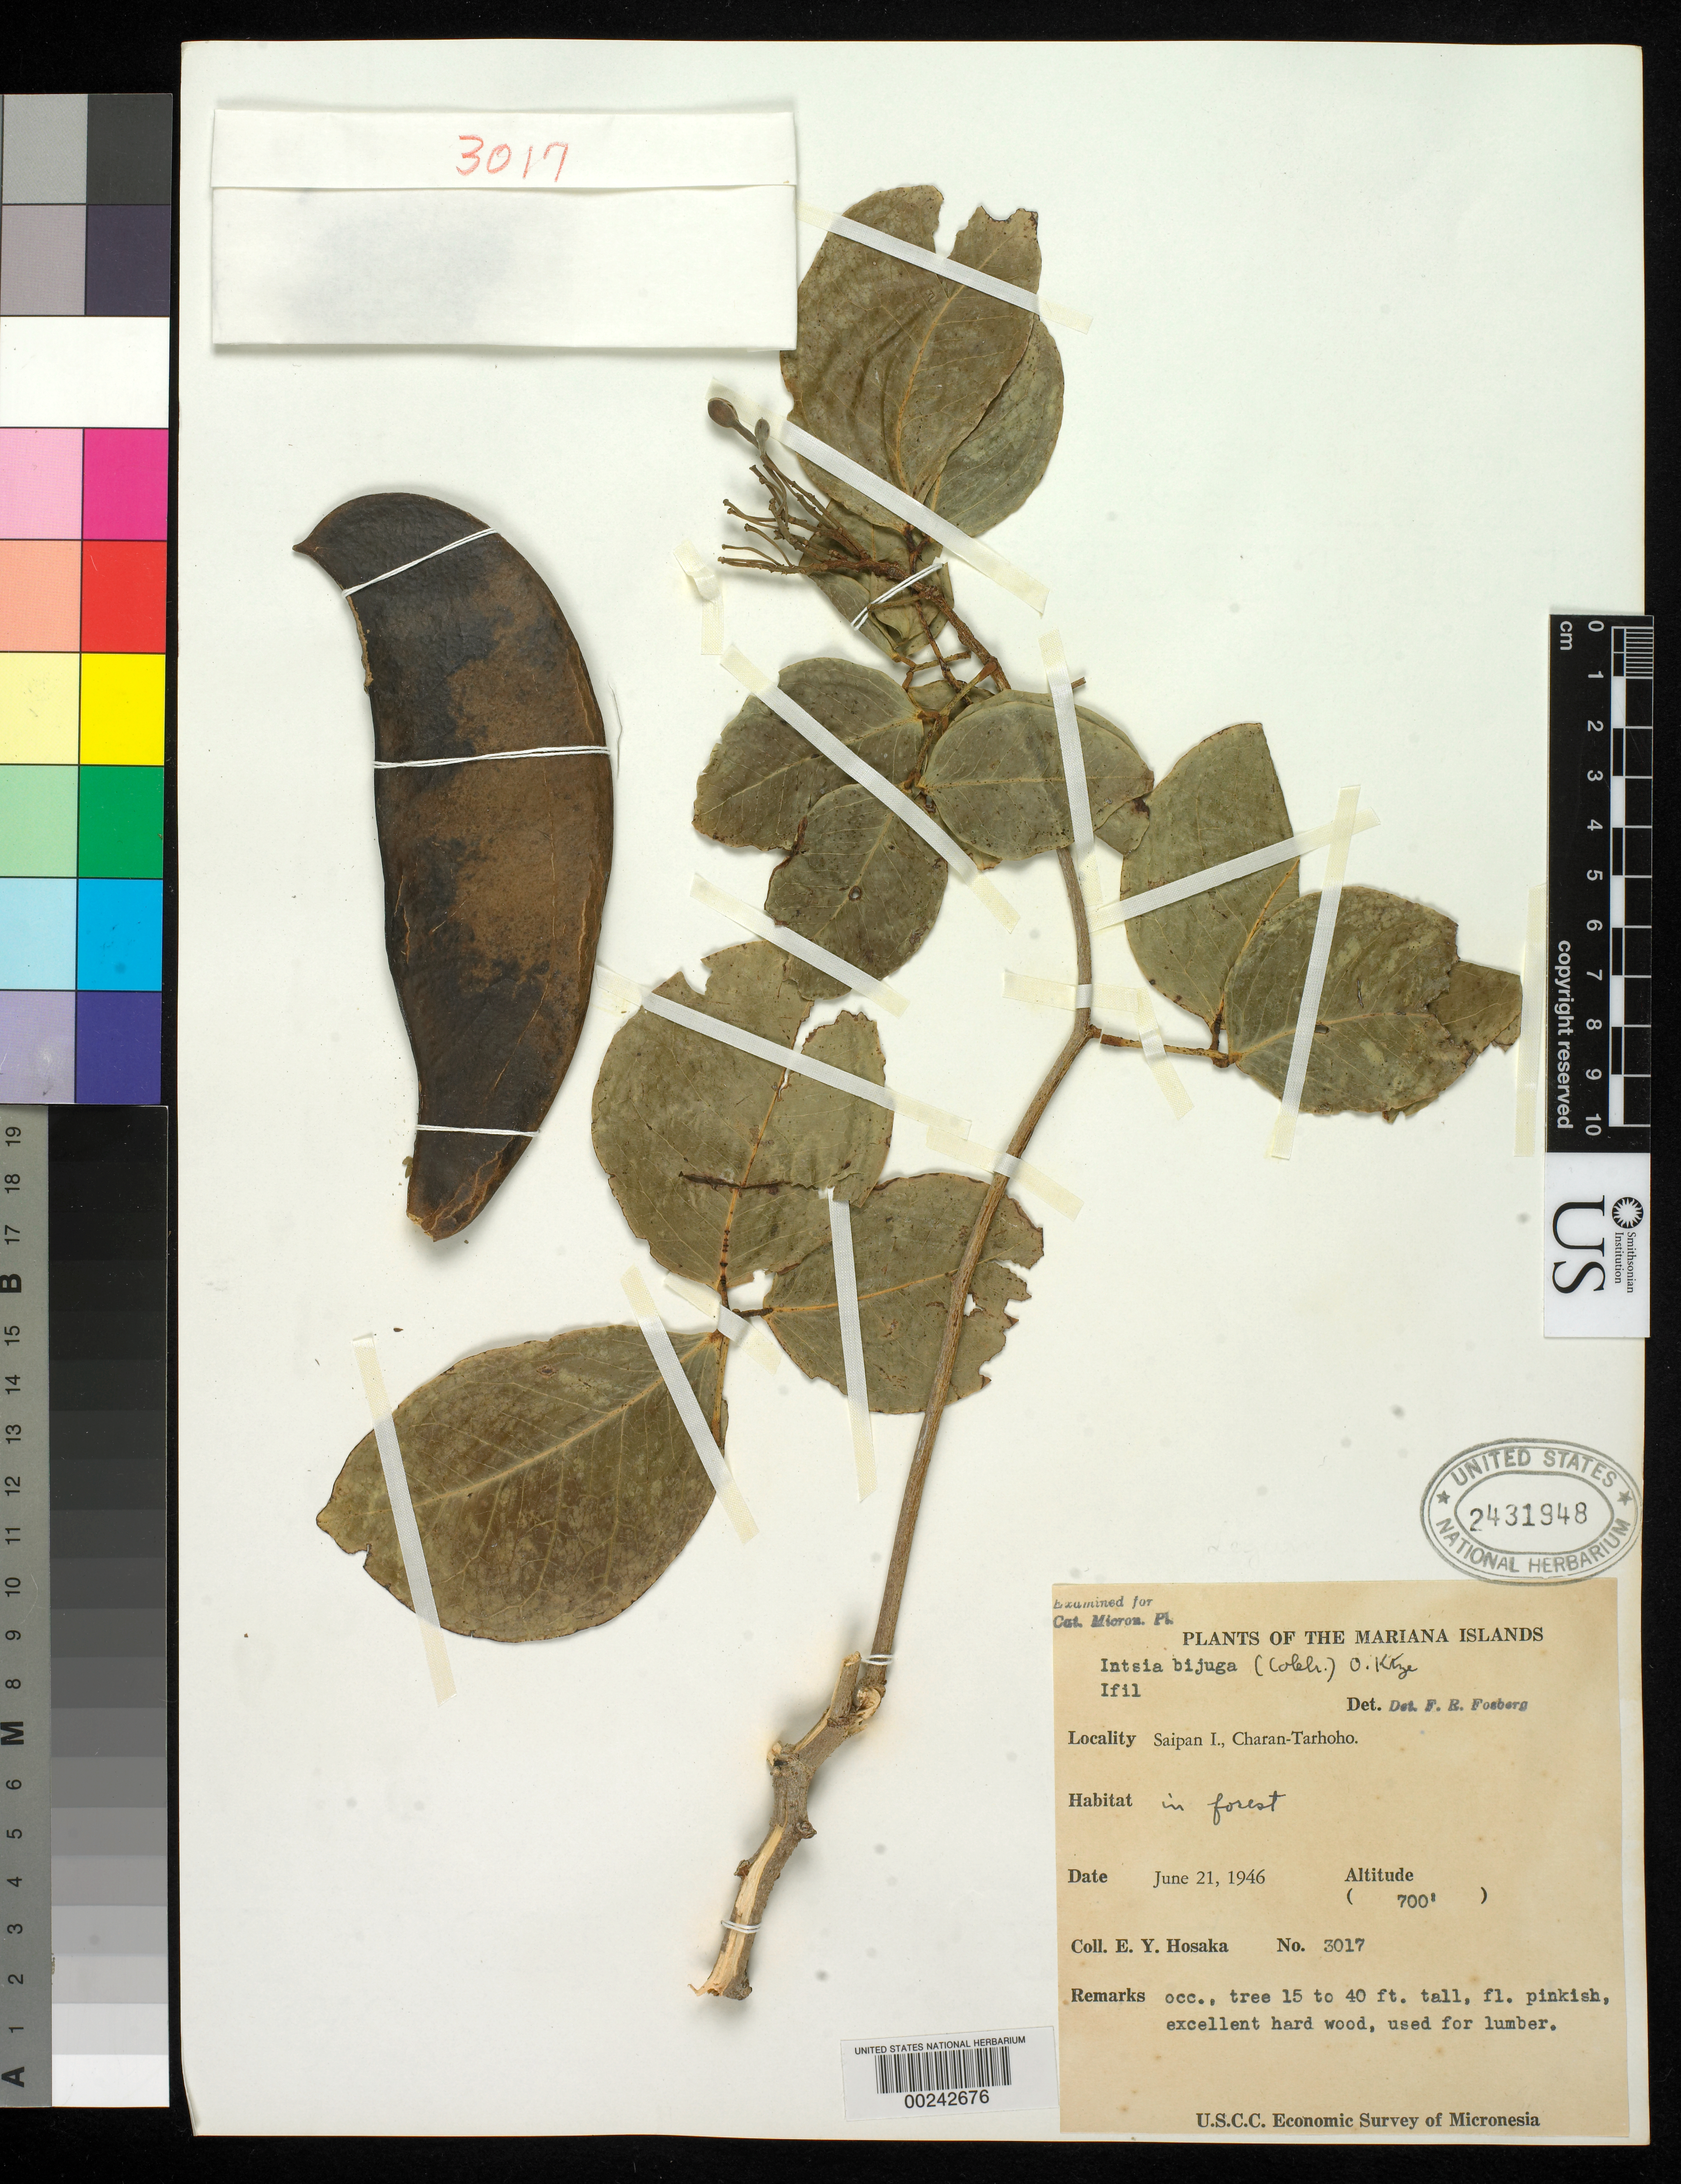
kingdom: Plantae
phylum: Tracheophyta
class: Magnoliopsida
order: Fabales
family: Fabaceae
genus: Intsia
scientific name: Intsia bijuga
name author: (Colebr.) Kuntze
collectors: E. Y. Hosaka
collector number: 3017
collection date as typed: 21 Jun 1946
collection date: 1946-06-21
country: Northern Mariana Islands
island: Saipan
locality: Charan-tarhoho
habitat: In forest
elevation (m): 1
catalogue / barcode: US 2431948